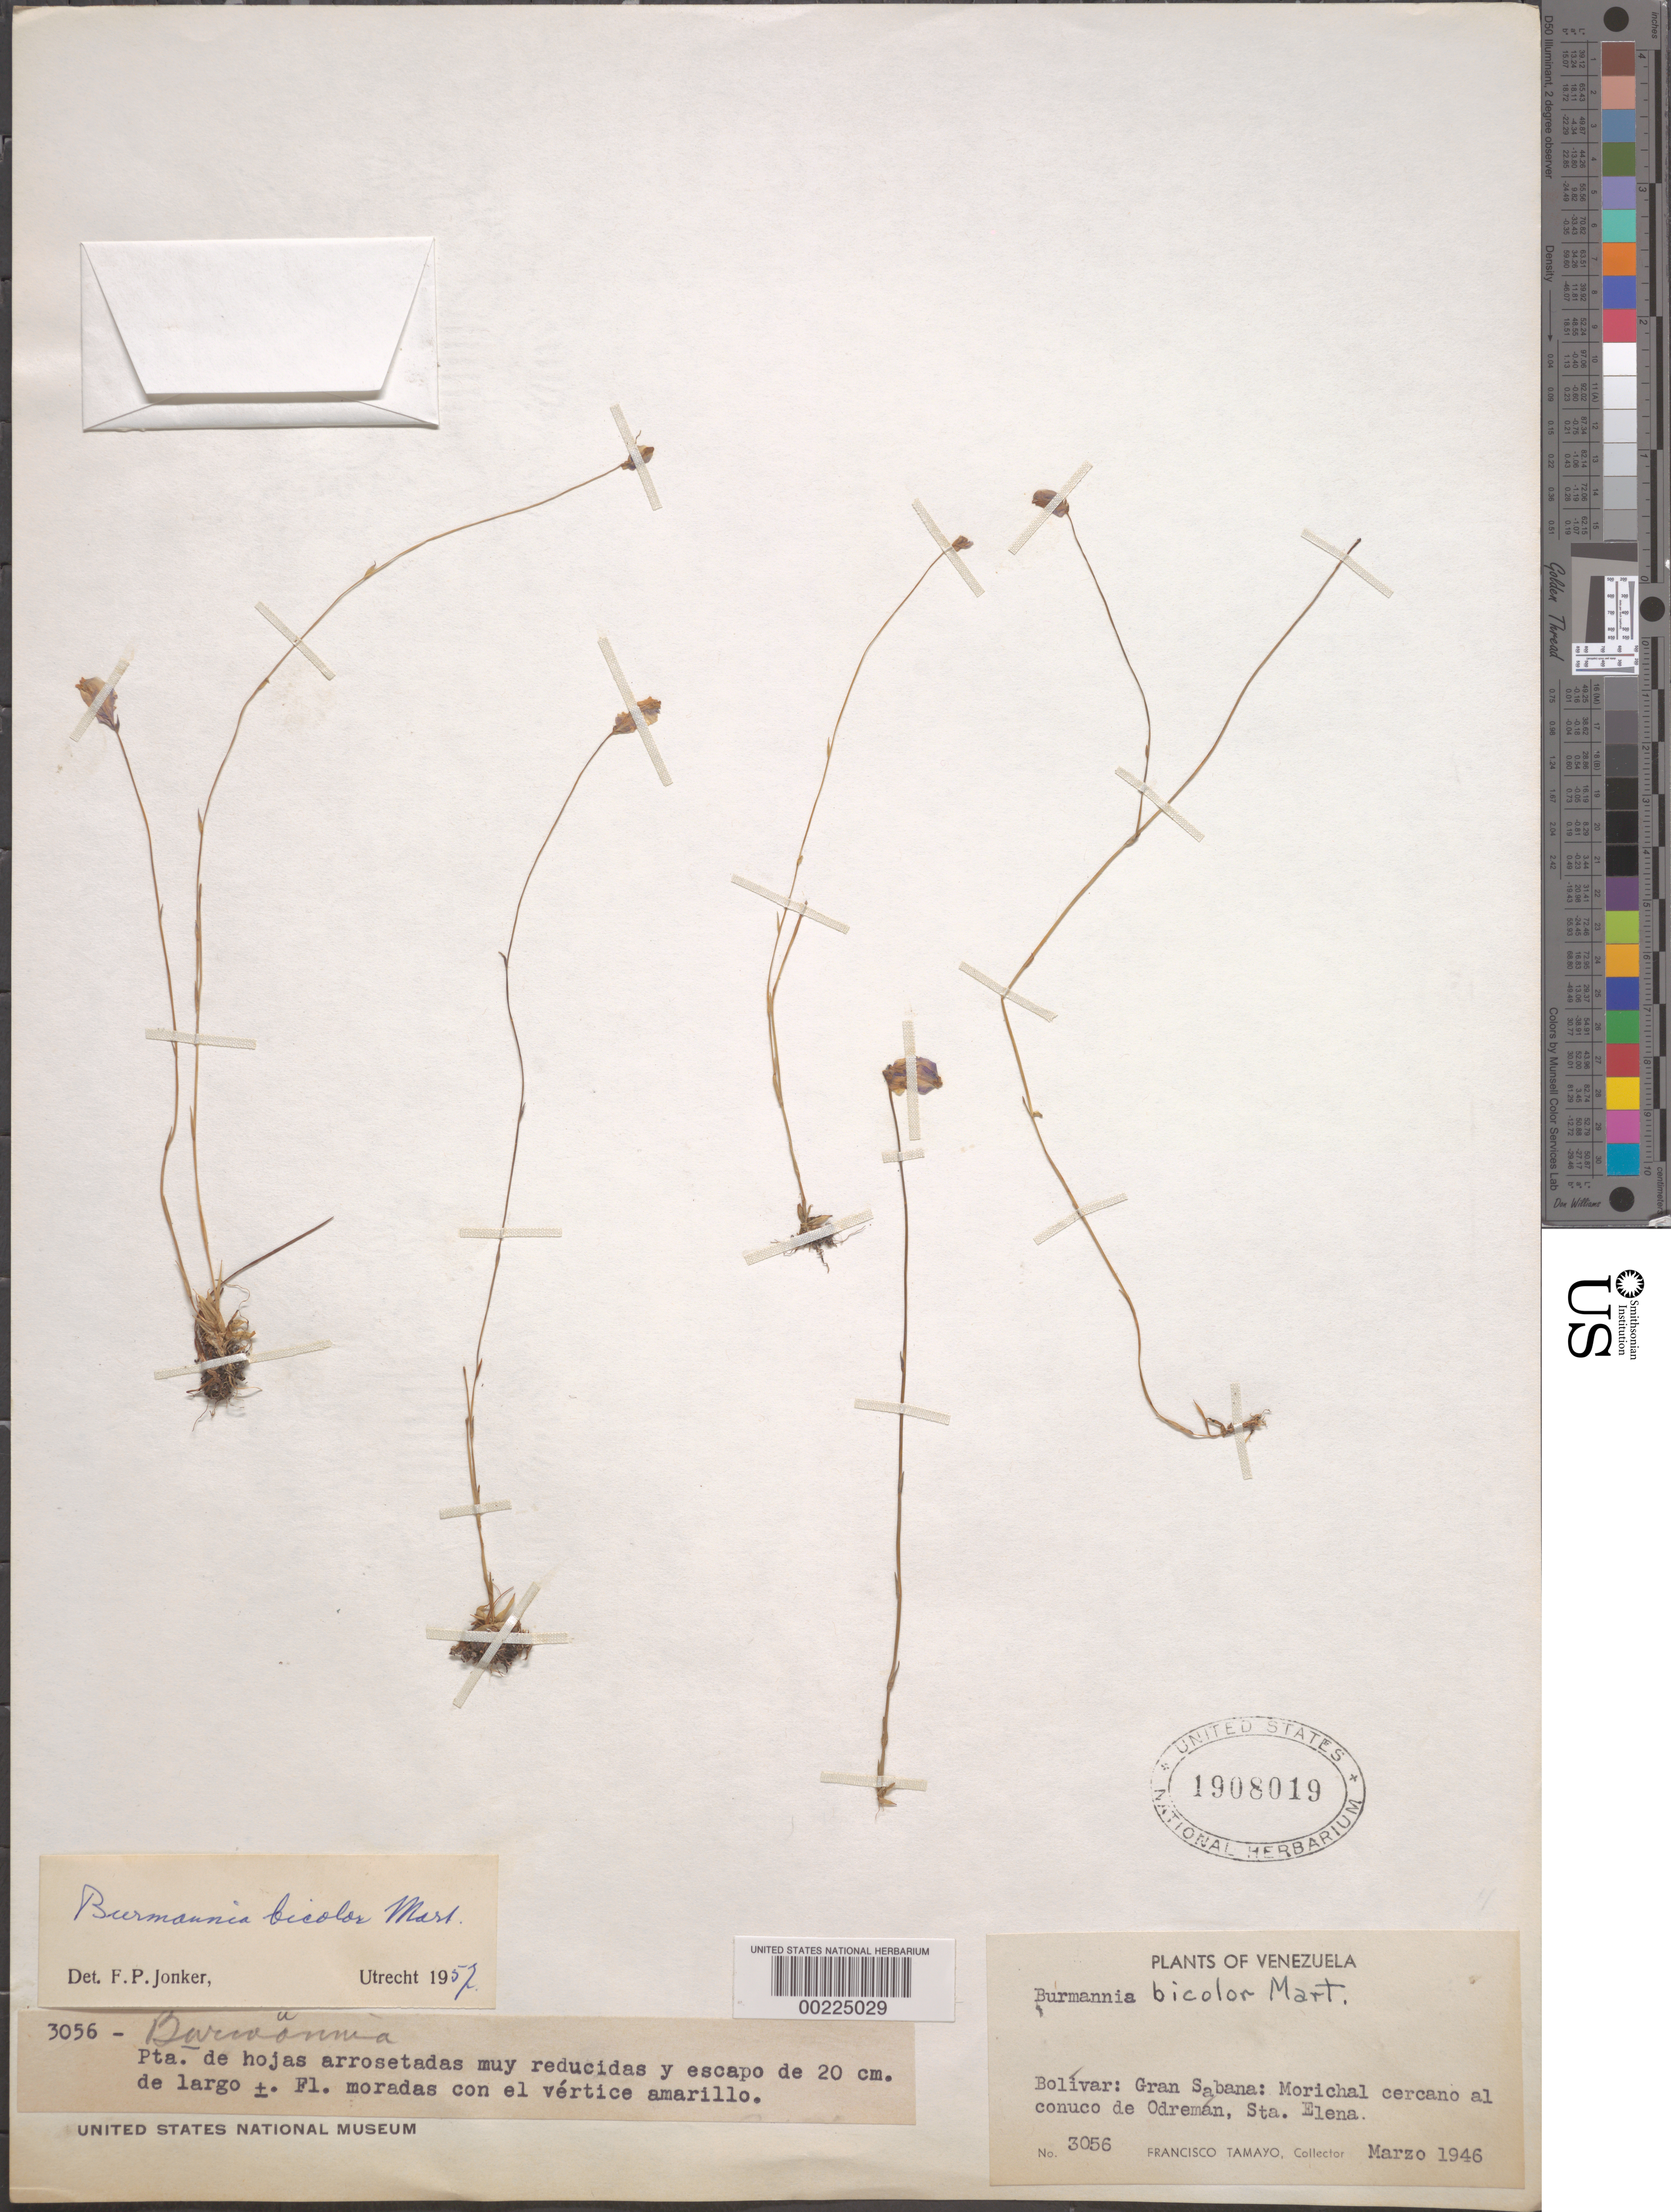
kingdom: Plantae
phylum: Tracheophyta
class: Liliopsida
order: Dioscoreales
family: Burmanniaceae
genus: Burmannia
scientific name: Burmannia bicolor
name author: Mart.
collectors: F. Tamayo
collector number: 3056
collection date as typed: Mar 1946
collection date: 1946-03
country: Venezuela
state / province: Bolivar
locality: Gran savana; morichal, near odreman, sta. elena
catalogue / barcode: US 1908019